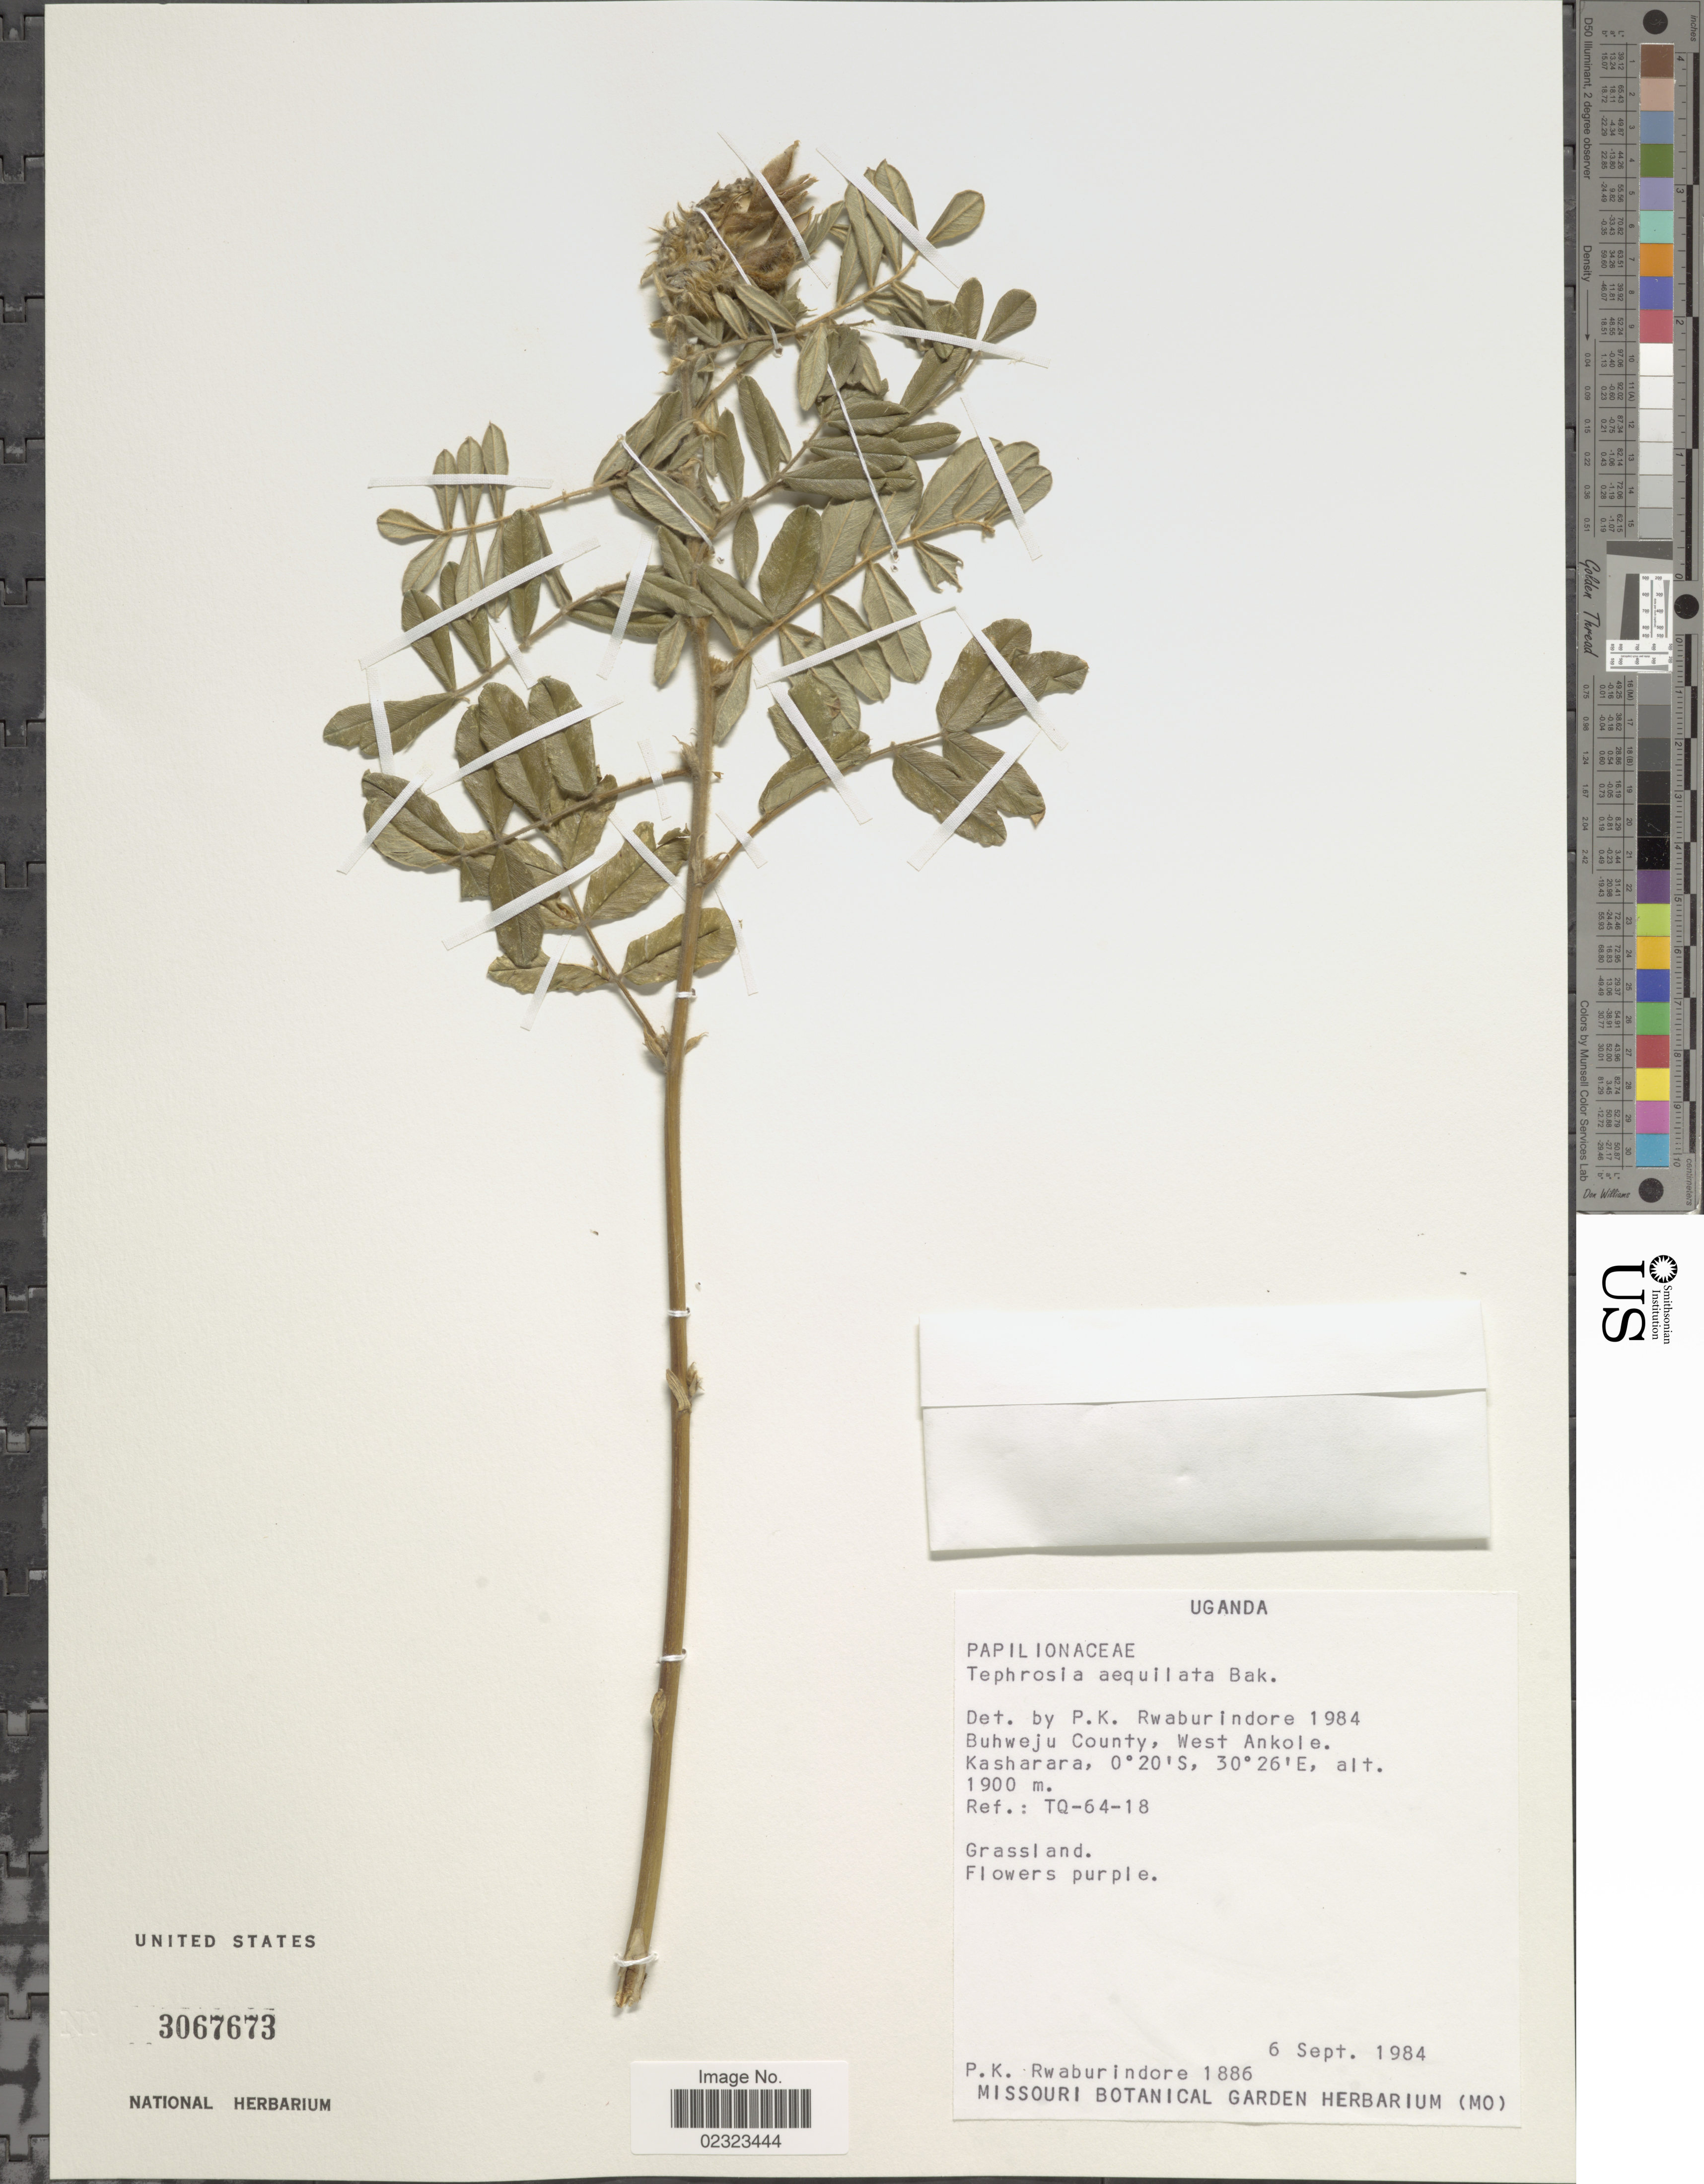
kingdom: Plantae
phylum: Tracheophyta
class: Magnoliopsida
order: Fabales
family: Fabaceae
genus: Tephrosia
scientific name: Tephrosia aequilata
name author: Baker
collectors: P. Rwaburindore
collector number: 1886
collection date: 1984-09-09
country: Uganda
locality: Buhweju County, West Ankole, Kasharara.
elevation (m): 1900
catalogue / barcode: US 3067673